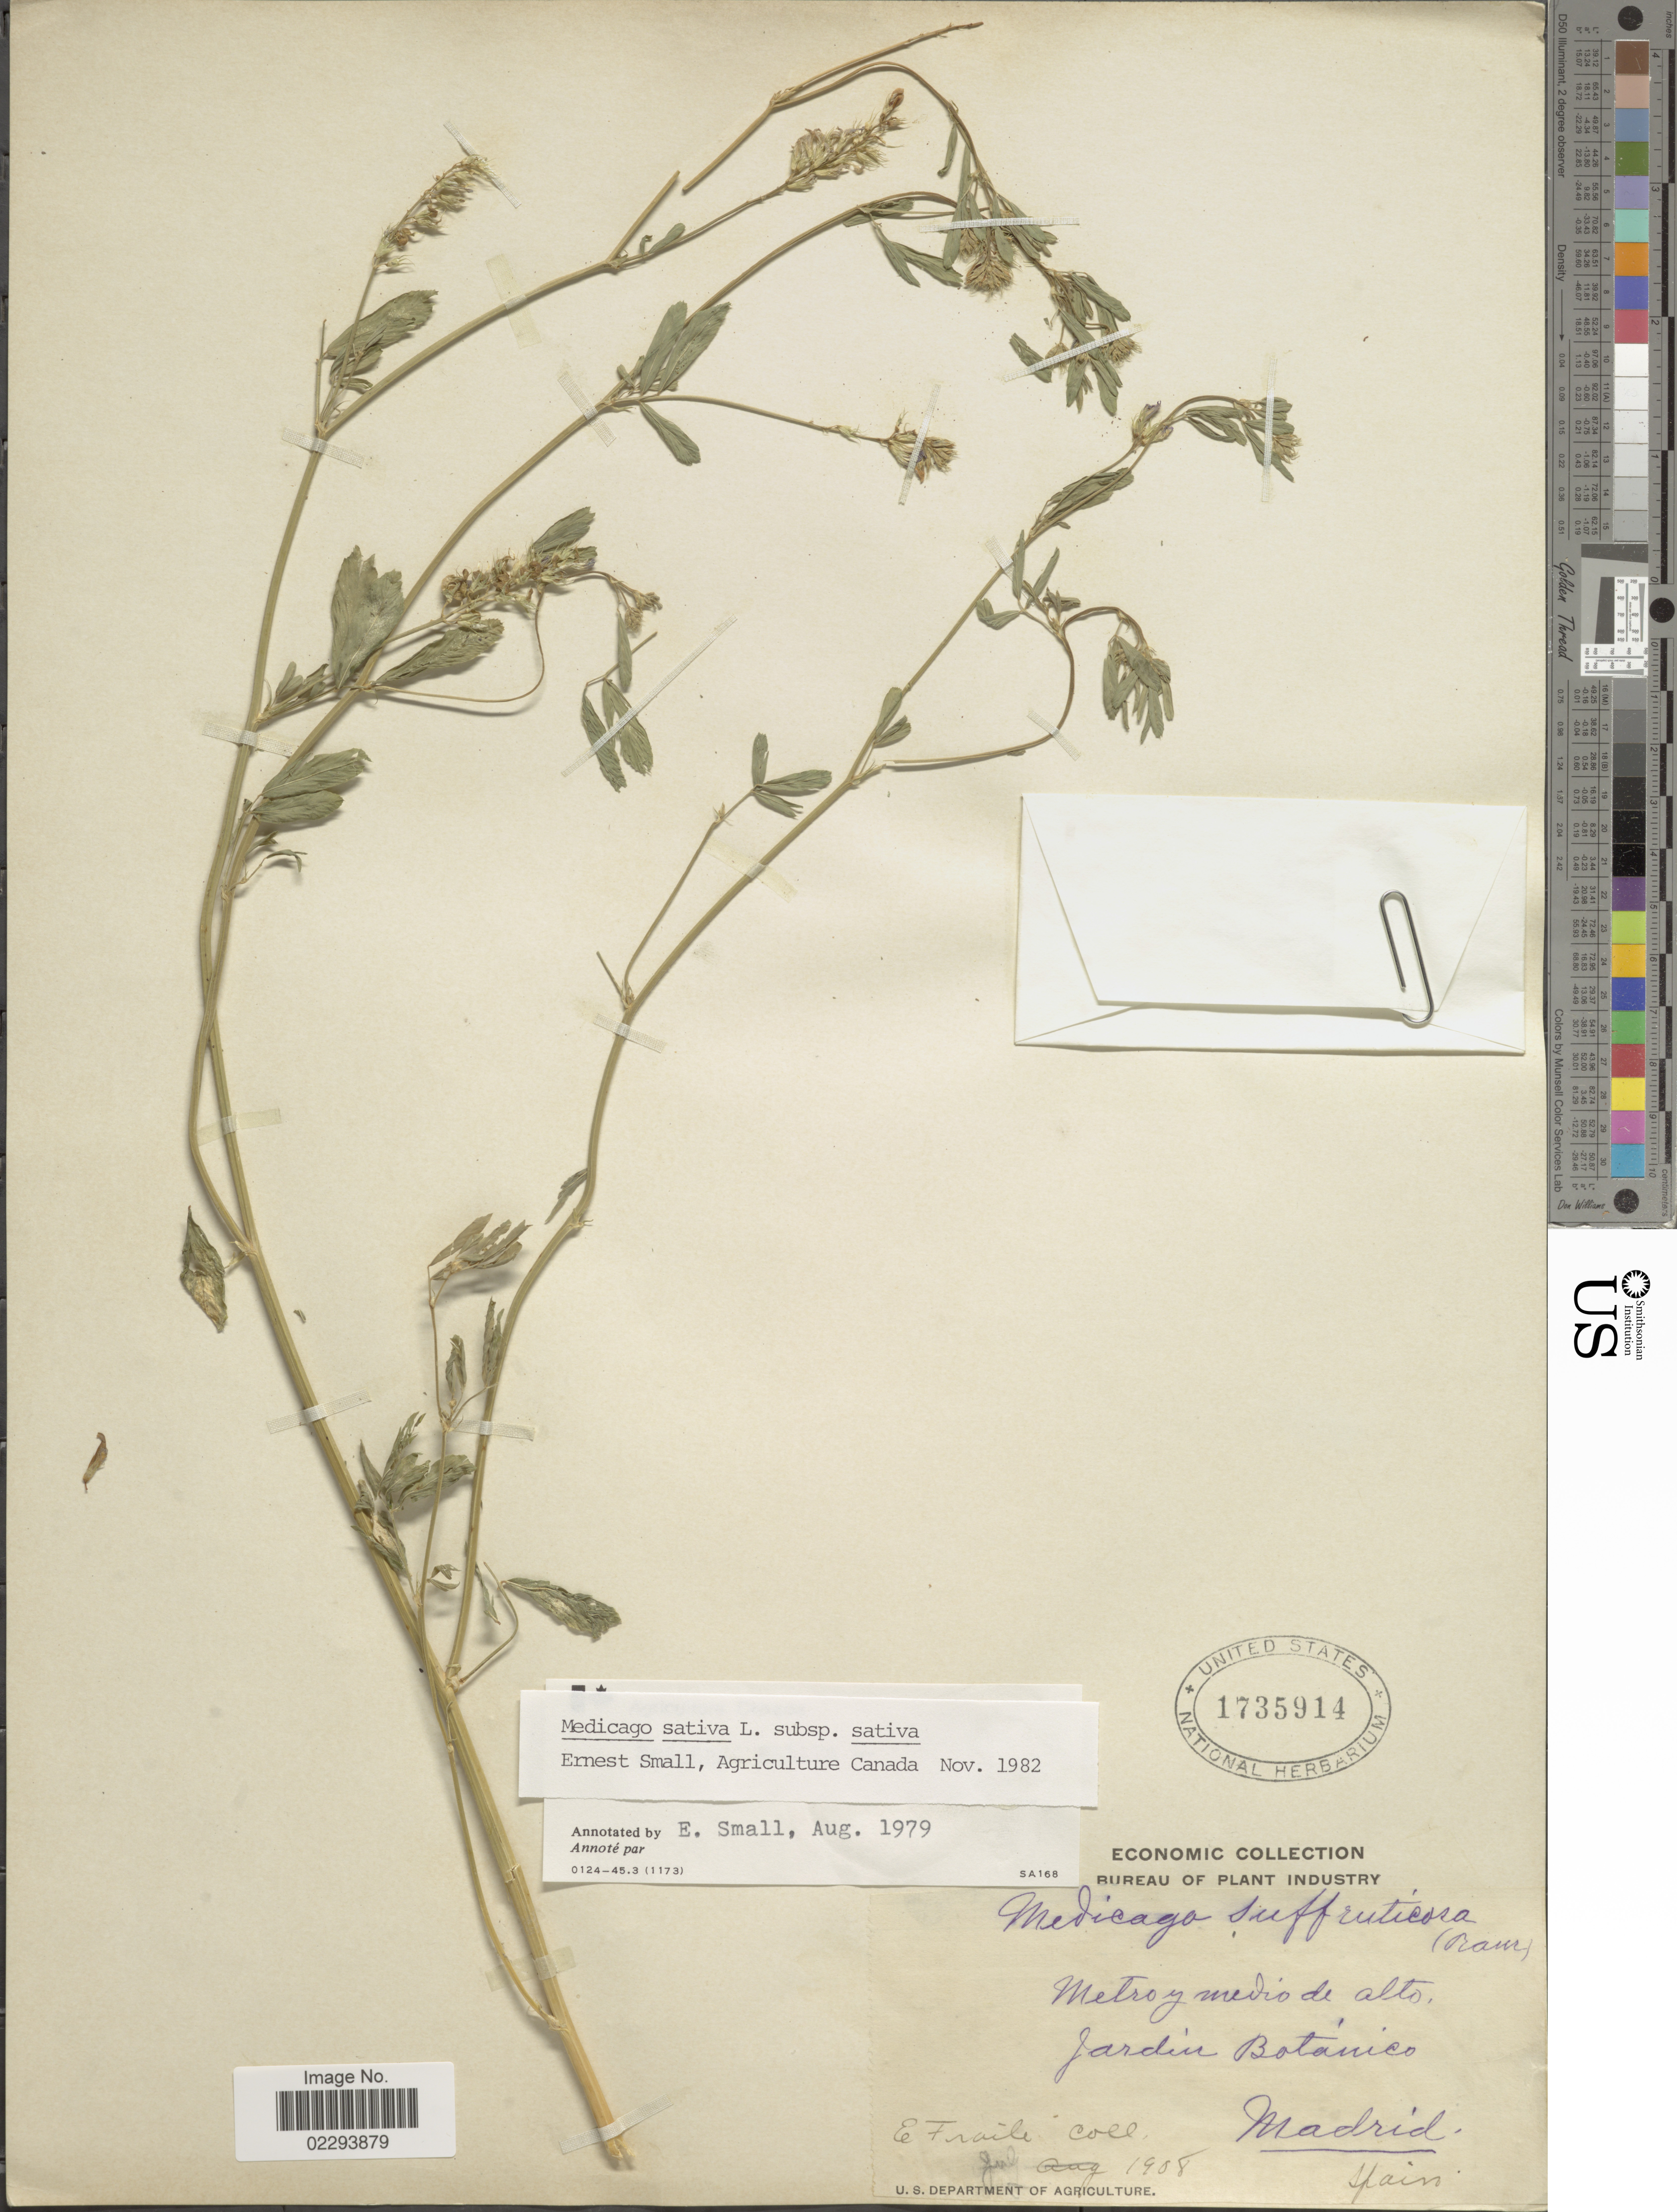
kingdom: Plantae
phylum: Tracheophyta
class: Magnoliopsida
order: Fabales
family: Fabaceae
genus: Medicago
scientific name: Medicago sativa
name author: L.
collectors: Fraile, E.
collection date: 1908-07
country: Spain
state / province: Madrid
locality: Jardin Botanico Madrid. Spain.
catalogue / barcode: US 1735914